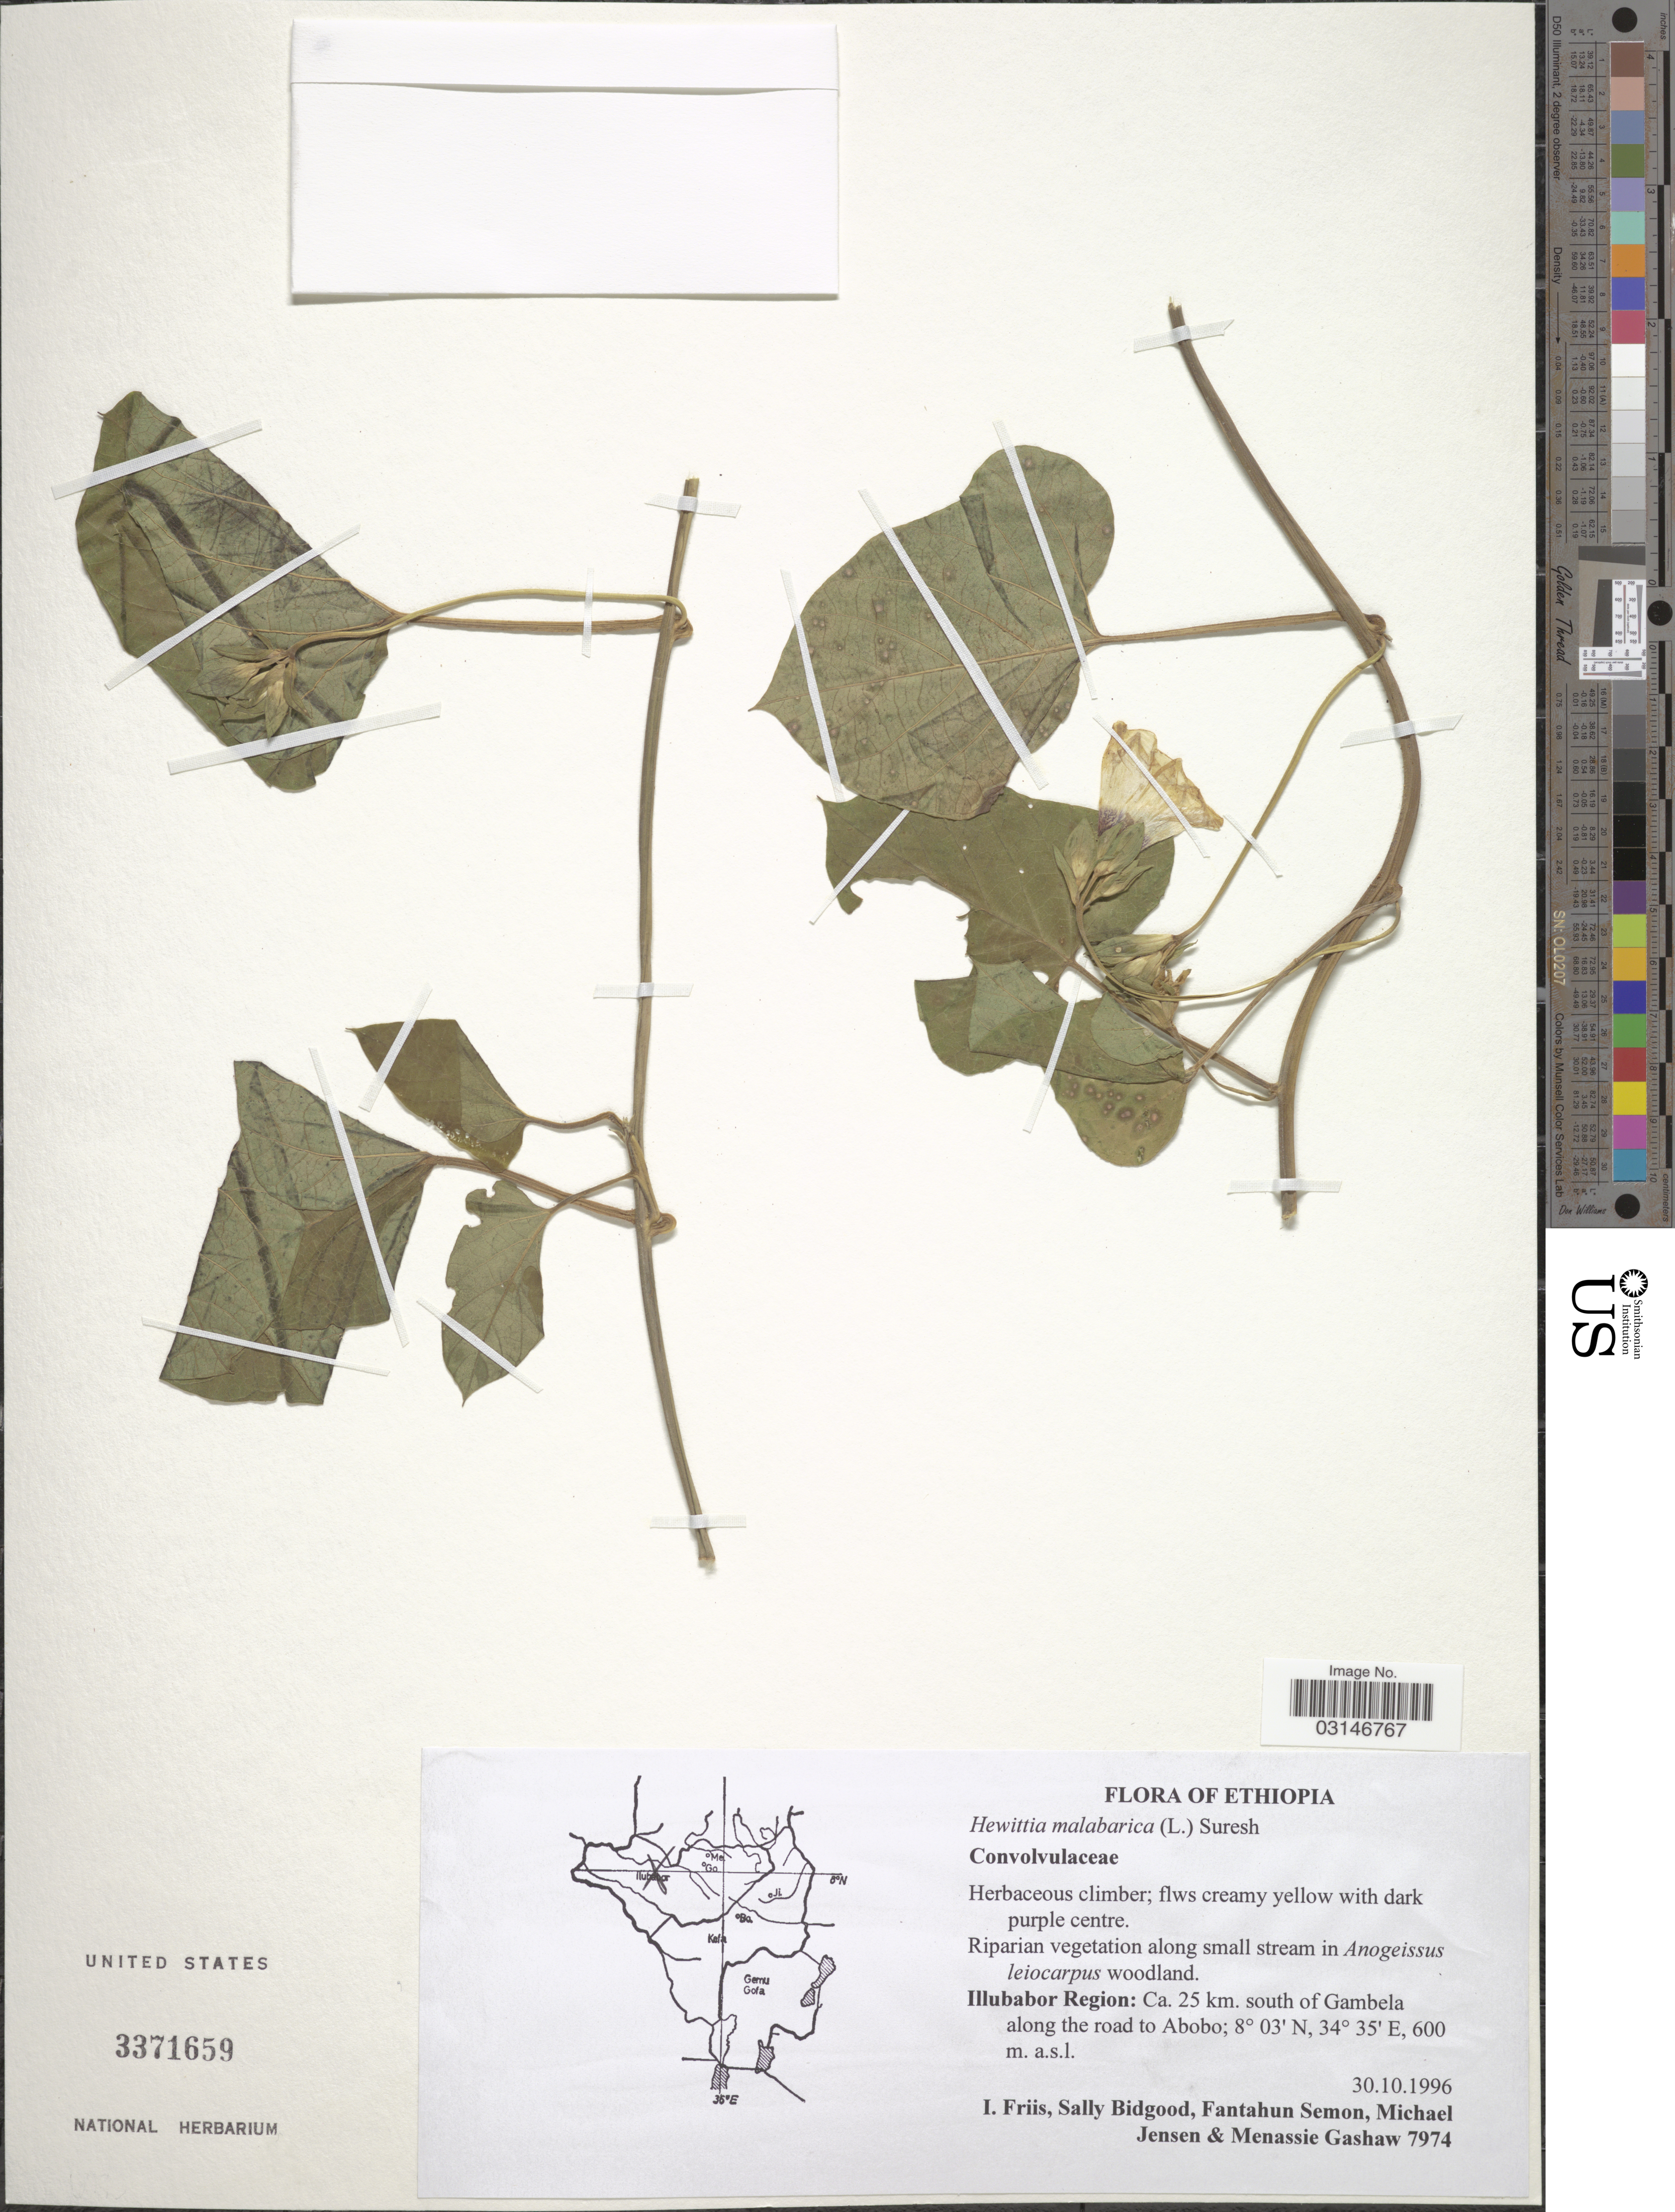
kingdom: Plantae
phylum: Tracheophyta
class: Magnoliopsida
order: Solanales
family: Convolvulaceae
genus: Hewittia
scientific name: Hewittia malabarica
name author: (L.) Suresh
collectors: I. Friis, S. Bidgood, F. Semon, M. Jensen & M. Gashaw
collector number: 7974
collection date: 1996-10-30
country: Ethiopia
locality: Illubabor Region: Ca. 25 km. south of Gambela along the road to Abobo.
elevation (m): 600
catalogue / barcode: US 3371659